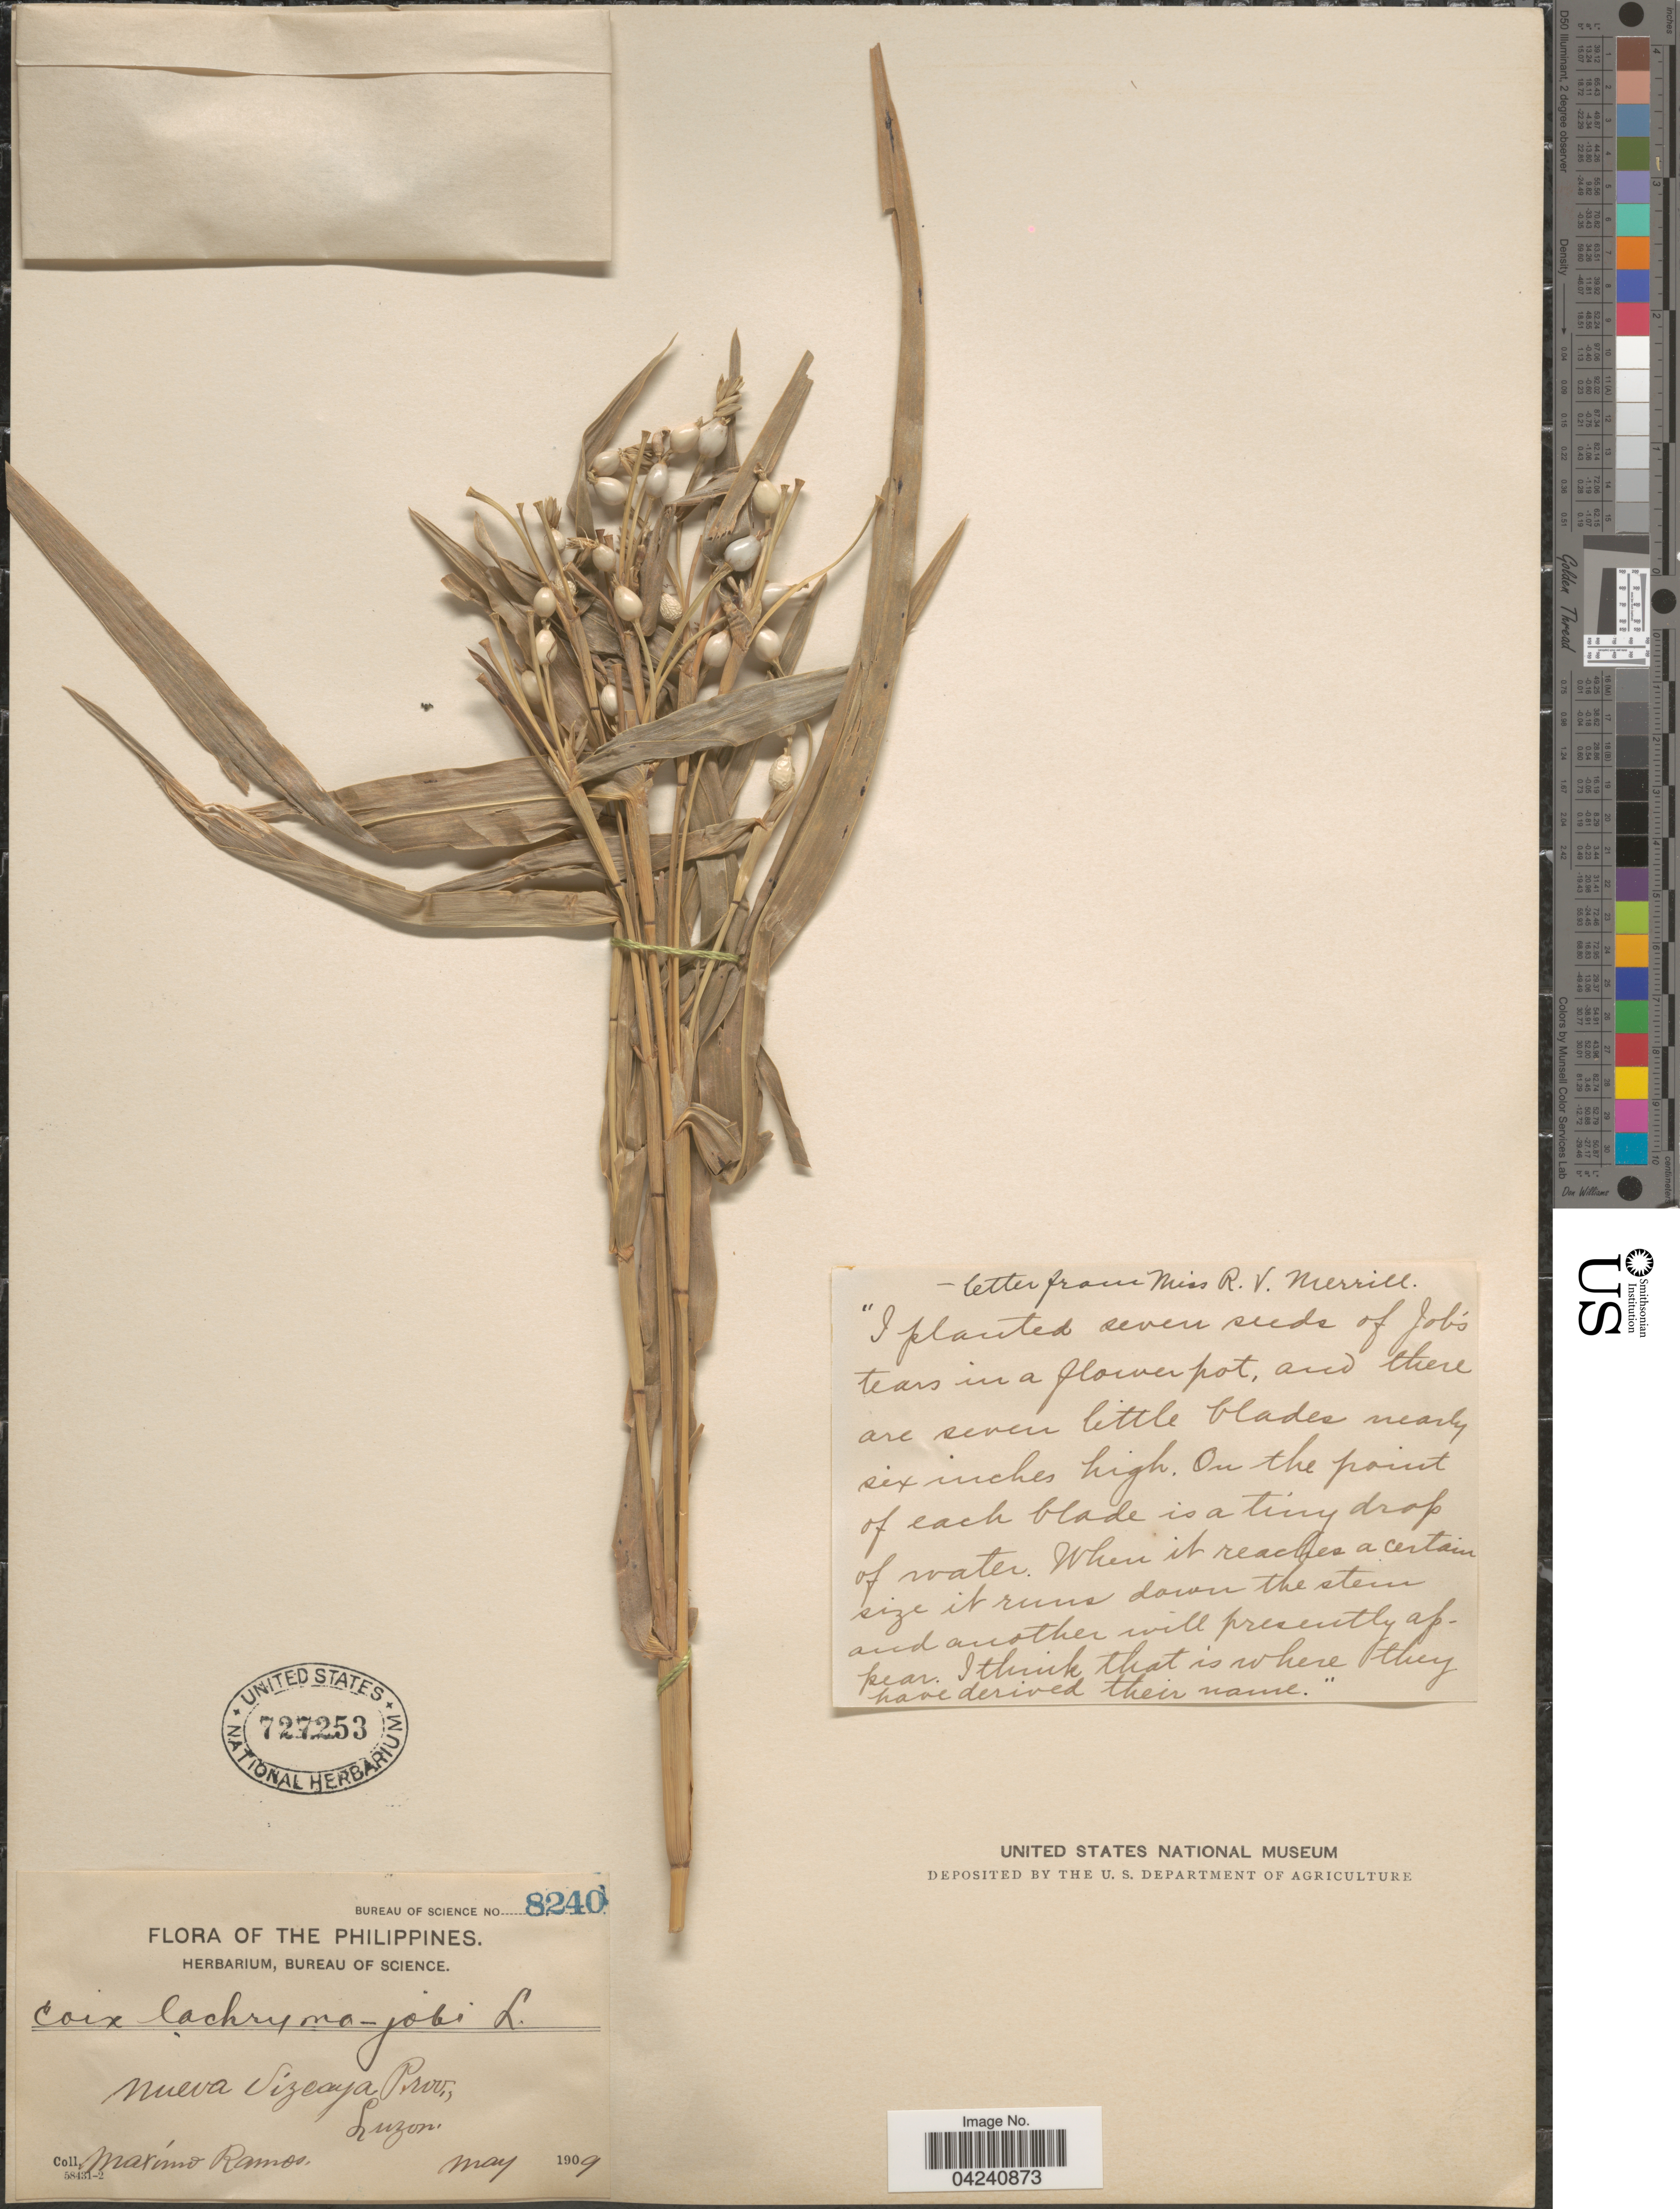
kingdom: Plantae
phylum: Tracheophyta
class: Liliopsida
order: Poales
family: Poaceae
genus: Coix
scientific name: Coix lacryma-jobi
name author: L.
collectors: M. Ramos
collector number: Bureau of Science 8240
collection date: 1909-05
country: Philippines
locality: Nueva Sizeaya Prov., Luzon.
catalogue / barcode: US 727253